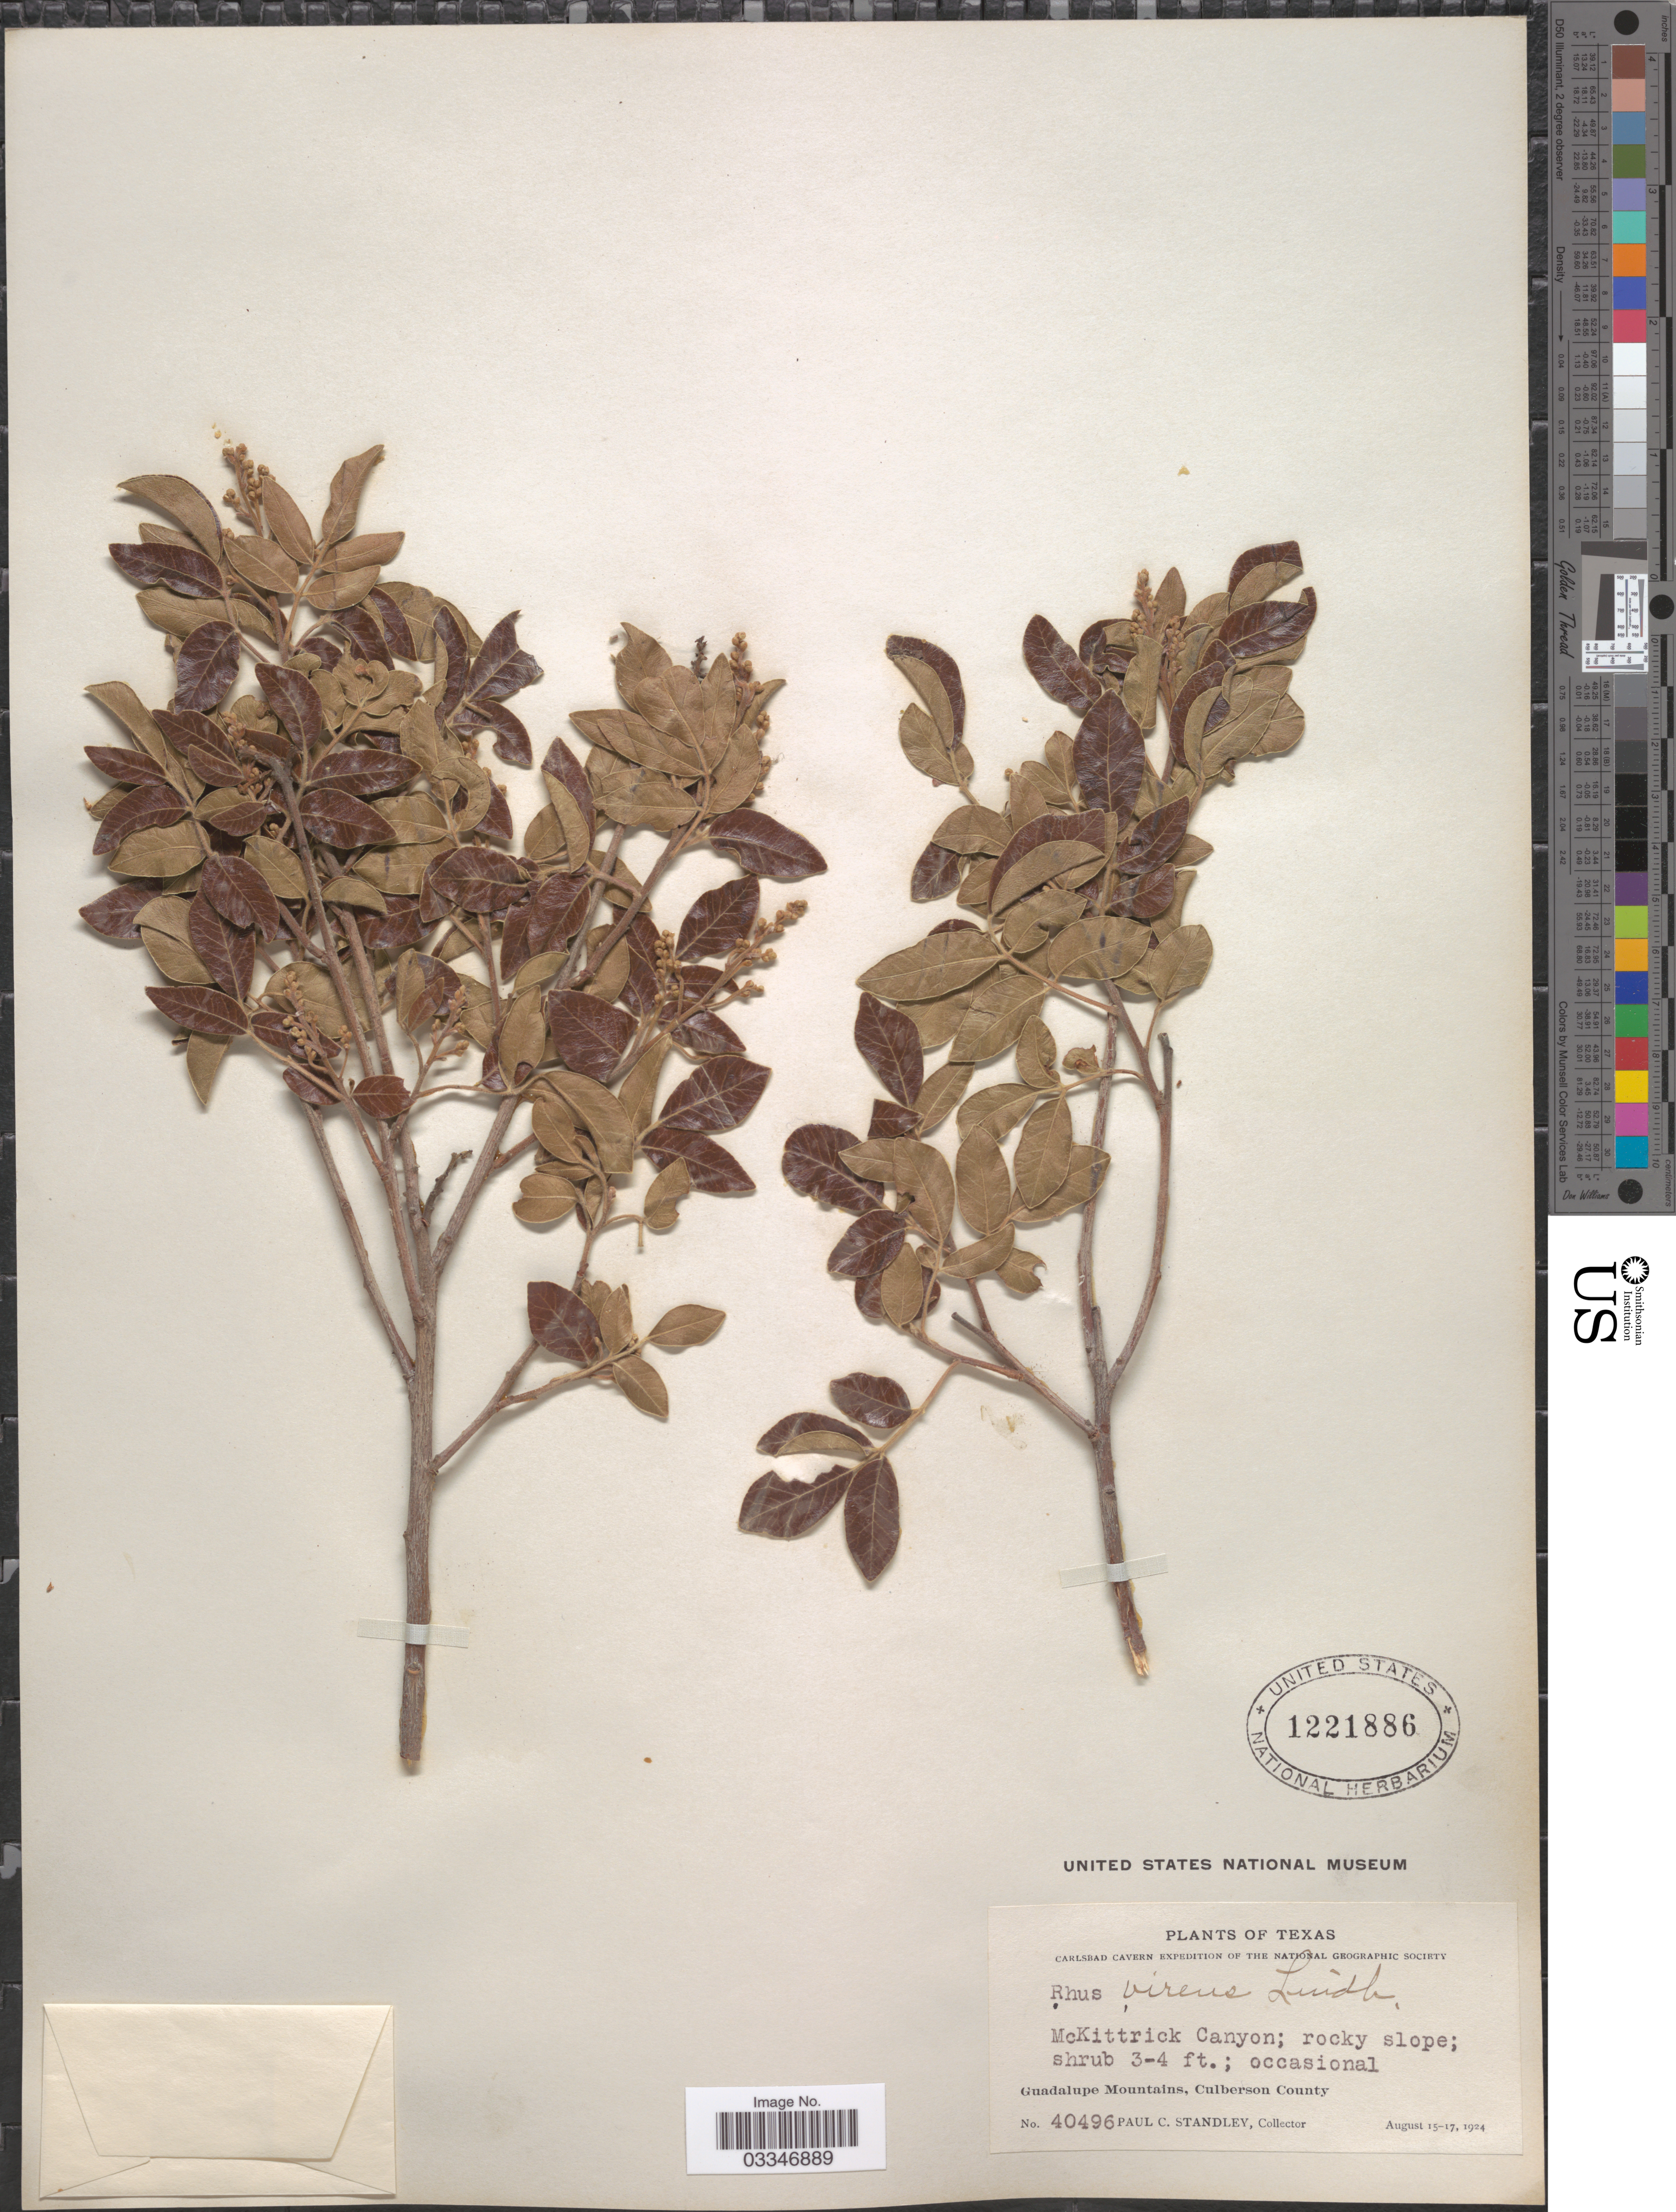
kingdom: Plantae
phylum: Tracheophyta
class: Magnoliopsida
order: Sapindales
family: Anacardiaceae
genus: Rhus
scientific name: Rhus virens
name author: Lindh. ex A. Gray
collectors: P. C. Standley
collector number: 40496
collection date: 1924-08-15/1924-08-17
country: United States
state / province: Texas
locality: McKittrick Canyon, Guadalupe Mountains, Culberson County.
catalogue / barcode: US 1221886